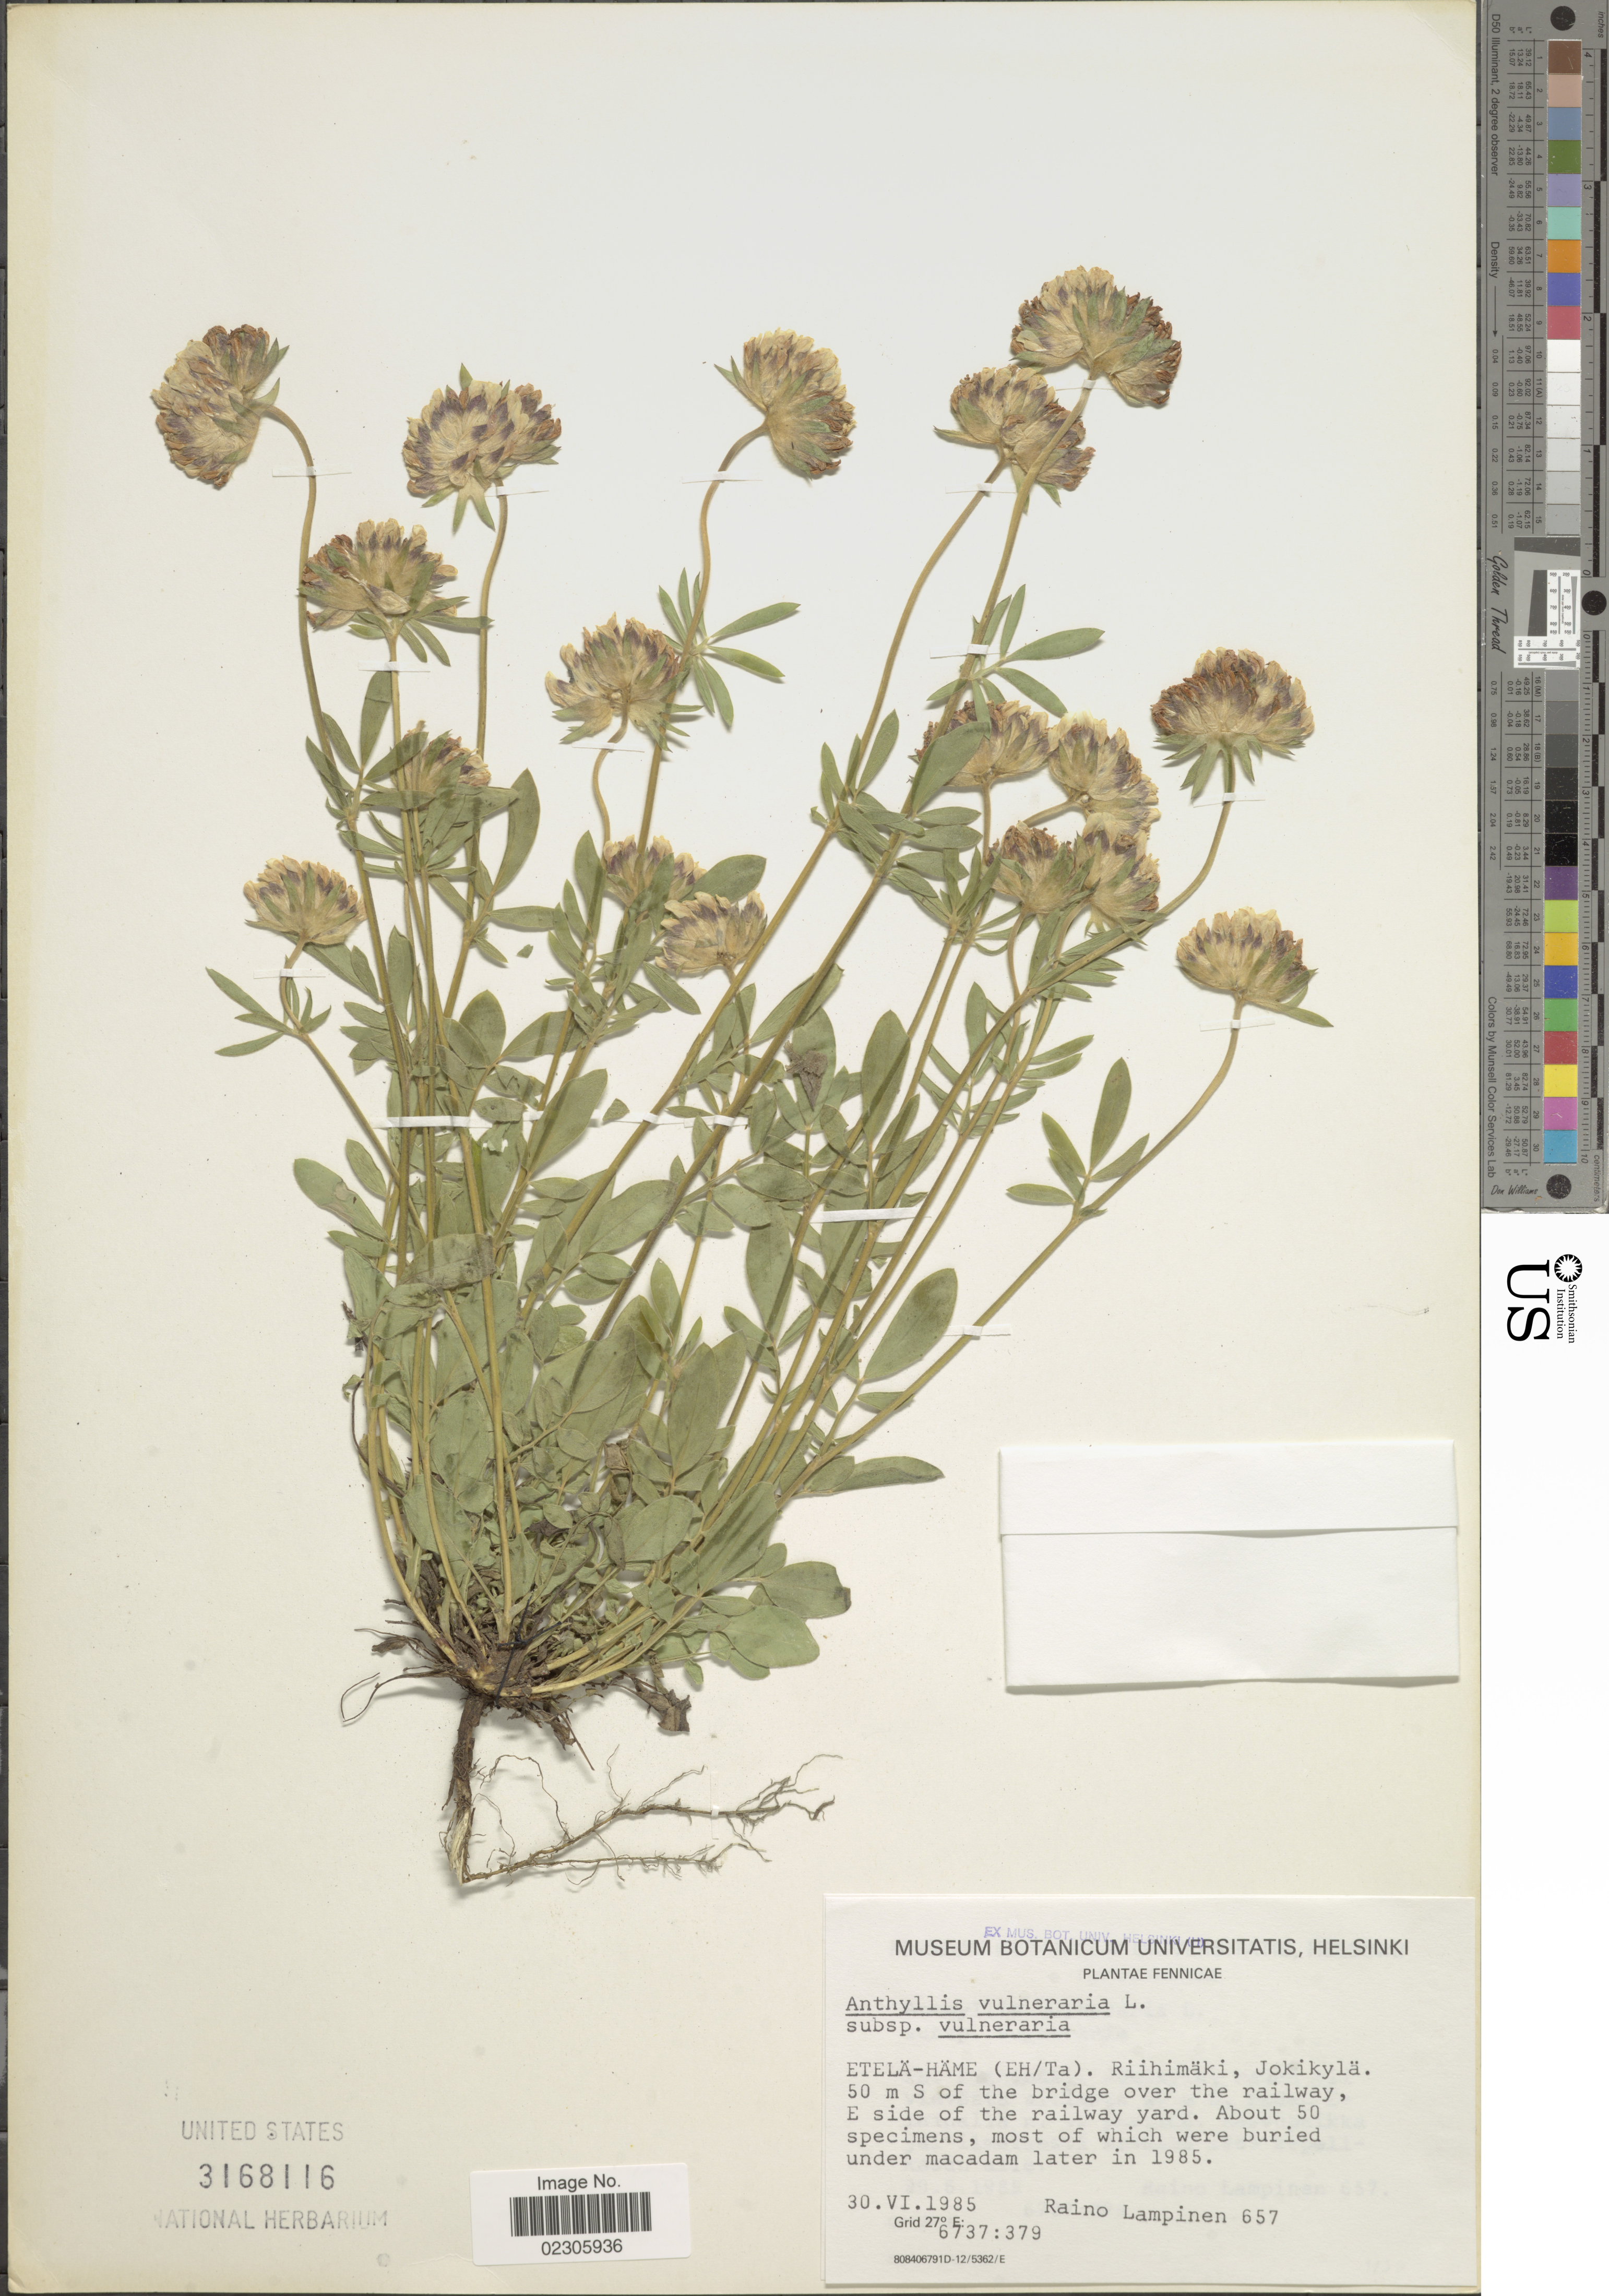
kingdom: Plantae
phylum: Tracheophyta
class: Magnoliopsida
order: Fabales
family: Fabaceae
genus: Anthyllis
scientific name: Anthyllis vulneraria subsp. vulneraria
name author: L.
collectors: R. Lampinen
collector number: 657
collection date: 1985-06-30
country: Finland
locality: Fennicae, Etela-Hame (Eh/Ta), Riihimaki, Jokikyla, S of the bridge over the railway, E side of the railway yard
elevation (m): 50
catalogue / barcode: US 3168116